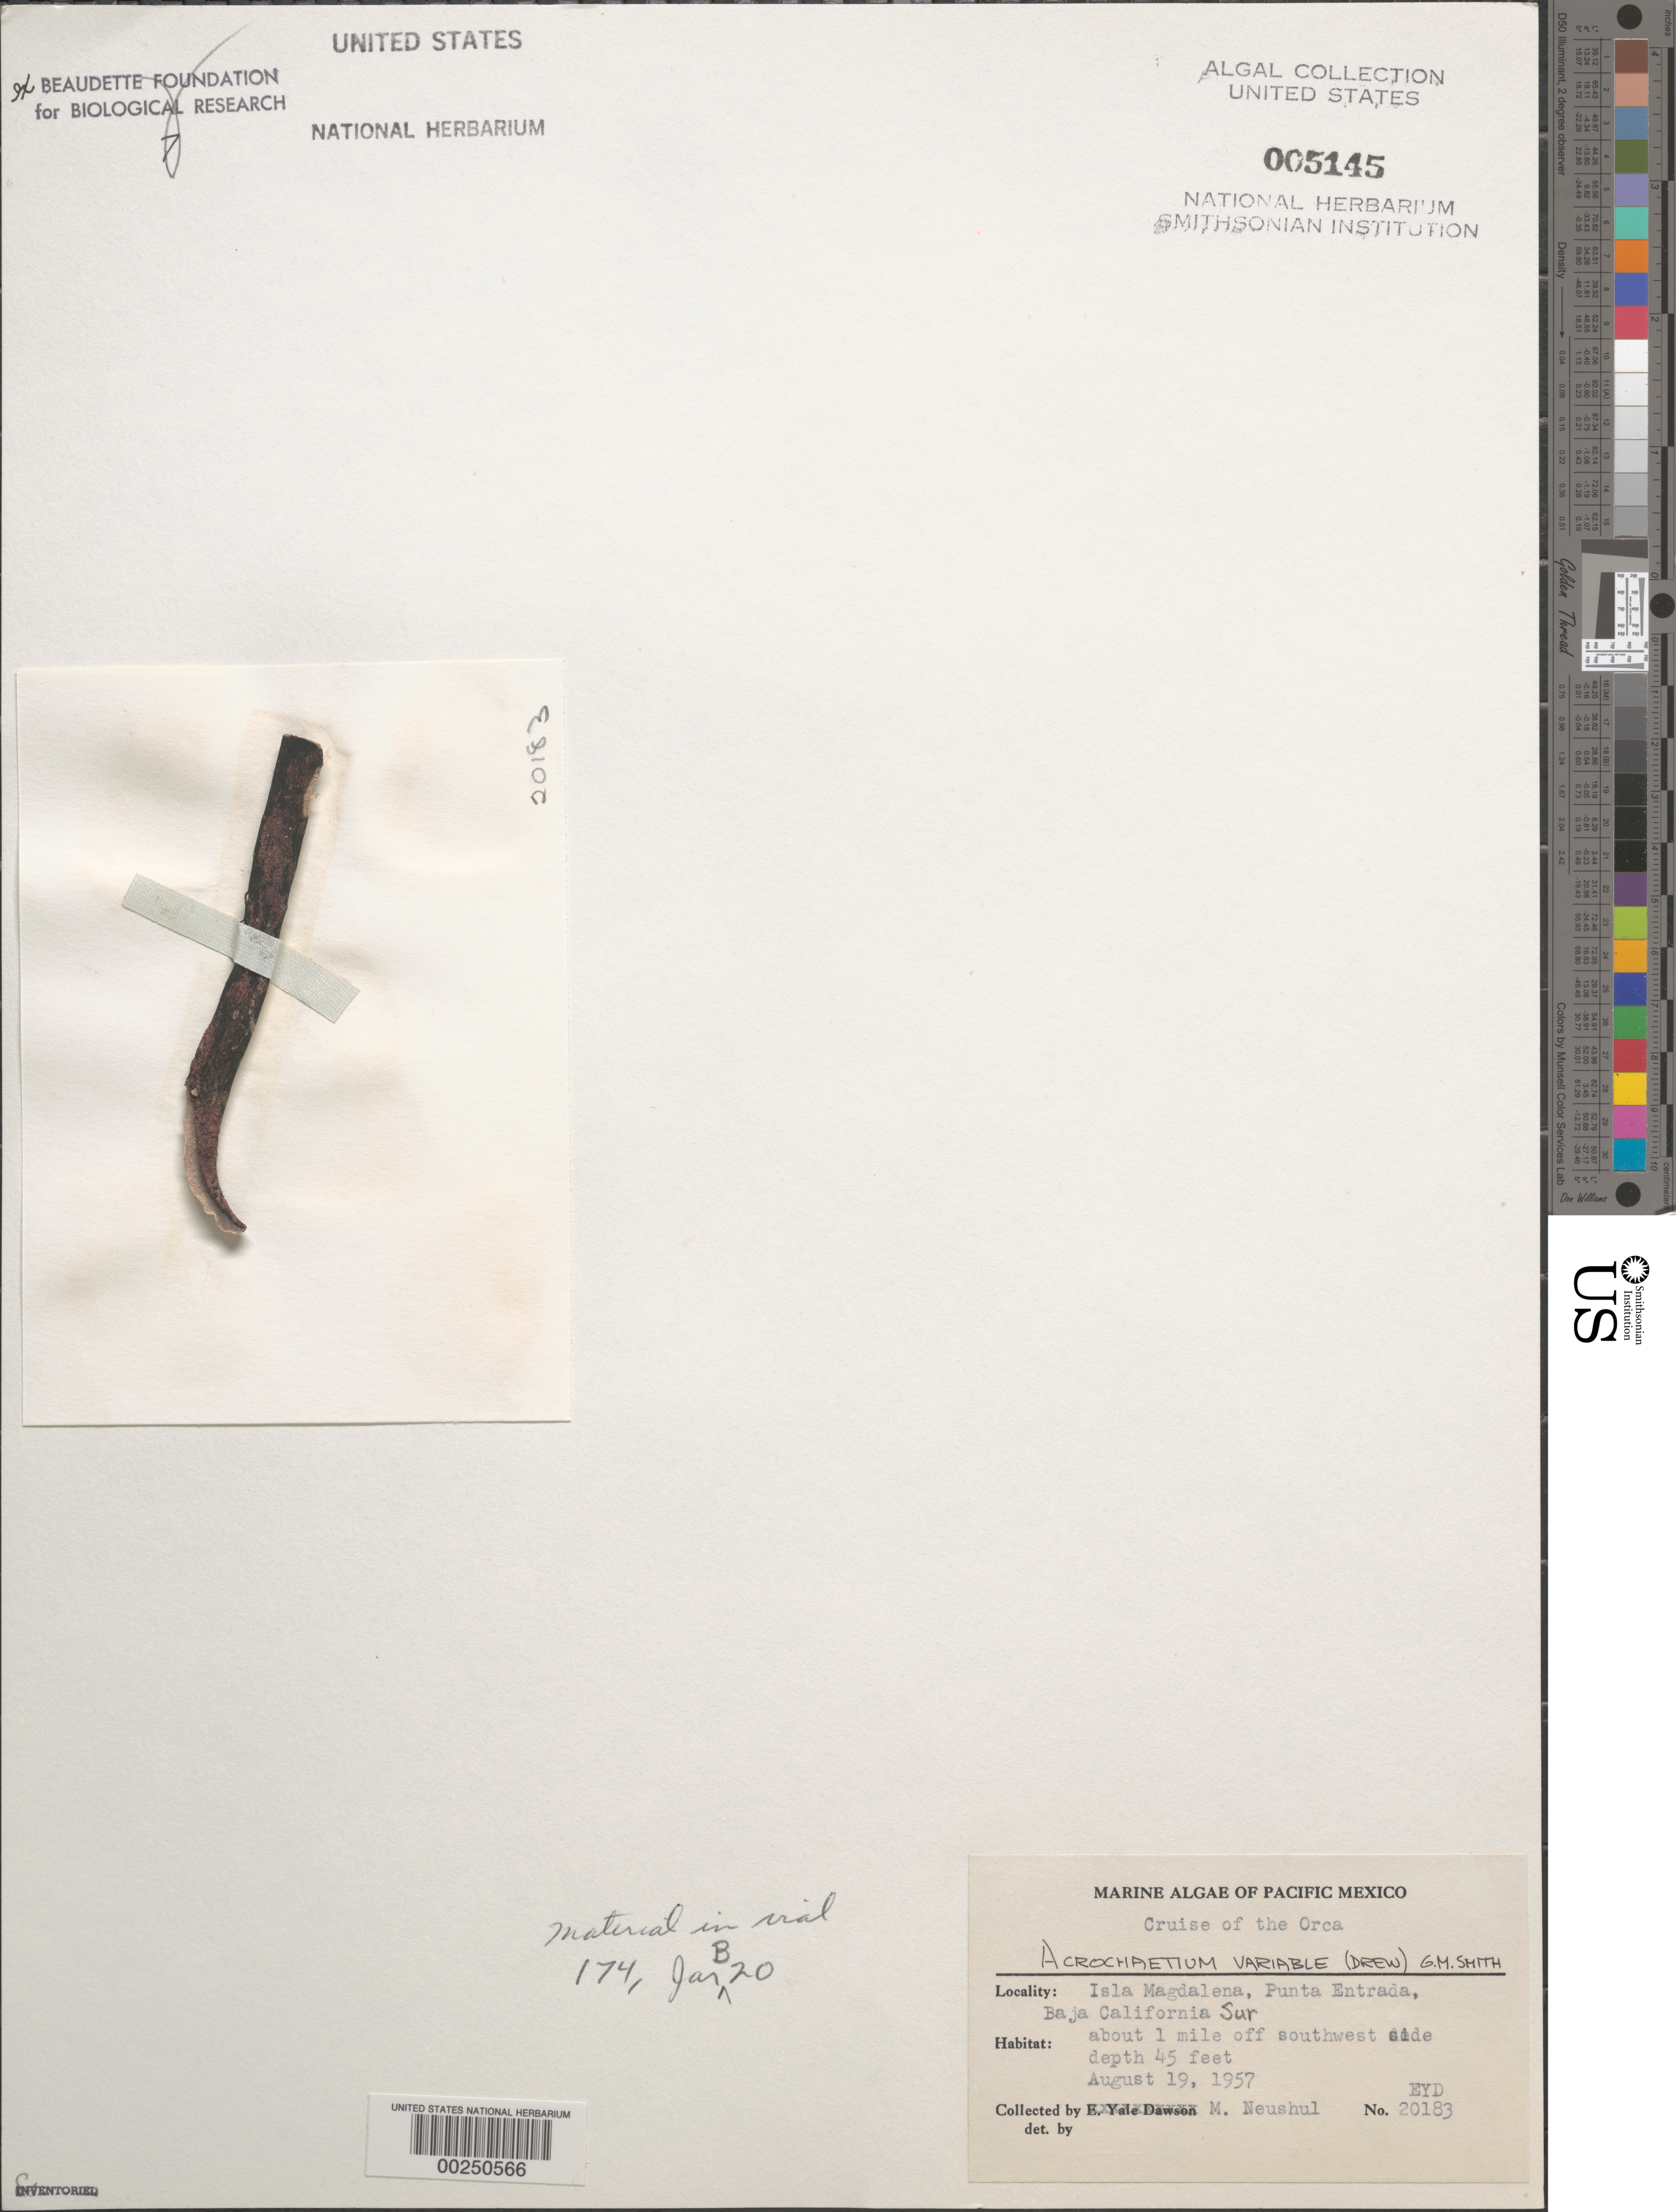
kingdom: Plantae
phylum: Rhodophyta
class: Florideophyceae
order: Colaconematales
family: Colaconemataceae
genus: Colaconema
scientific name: Colaconema variabile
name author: (K.M. Drew) J.N. Norris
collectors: M. Neushul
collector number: EYD 20183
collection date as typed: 19 Aug 1957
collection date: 1957-08-19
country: Mexico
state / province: Baja California Sur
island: Isla Magdalena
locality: Punta Entrada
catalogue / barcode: US 5145